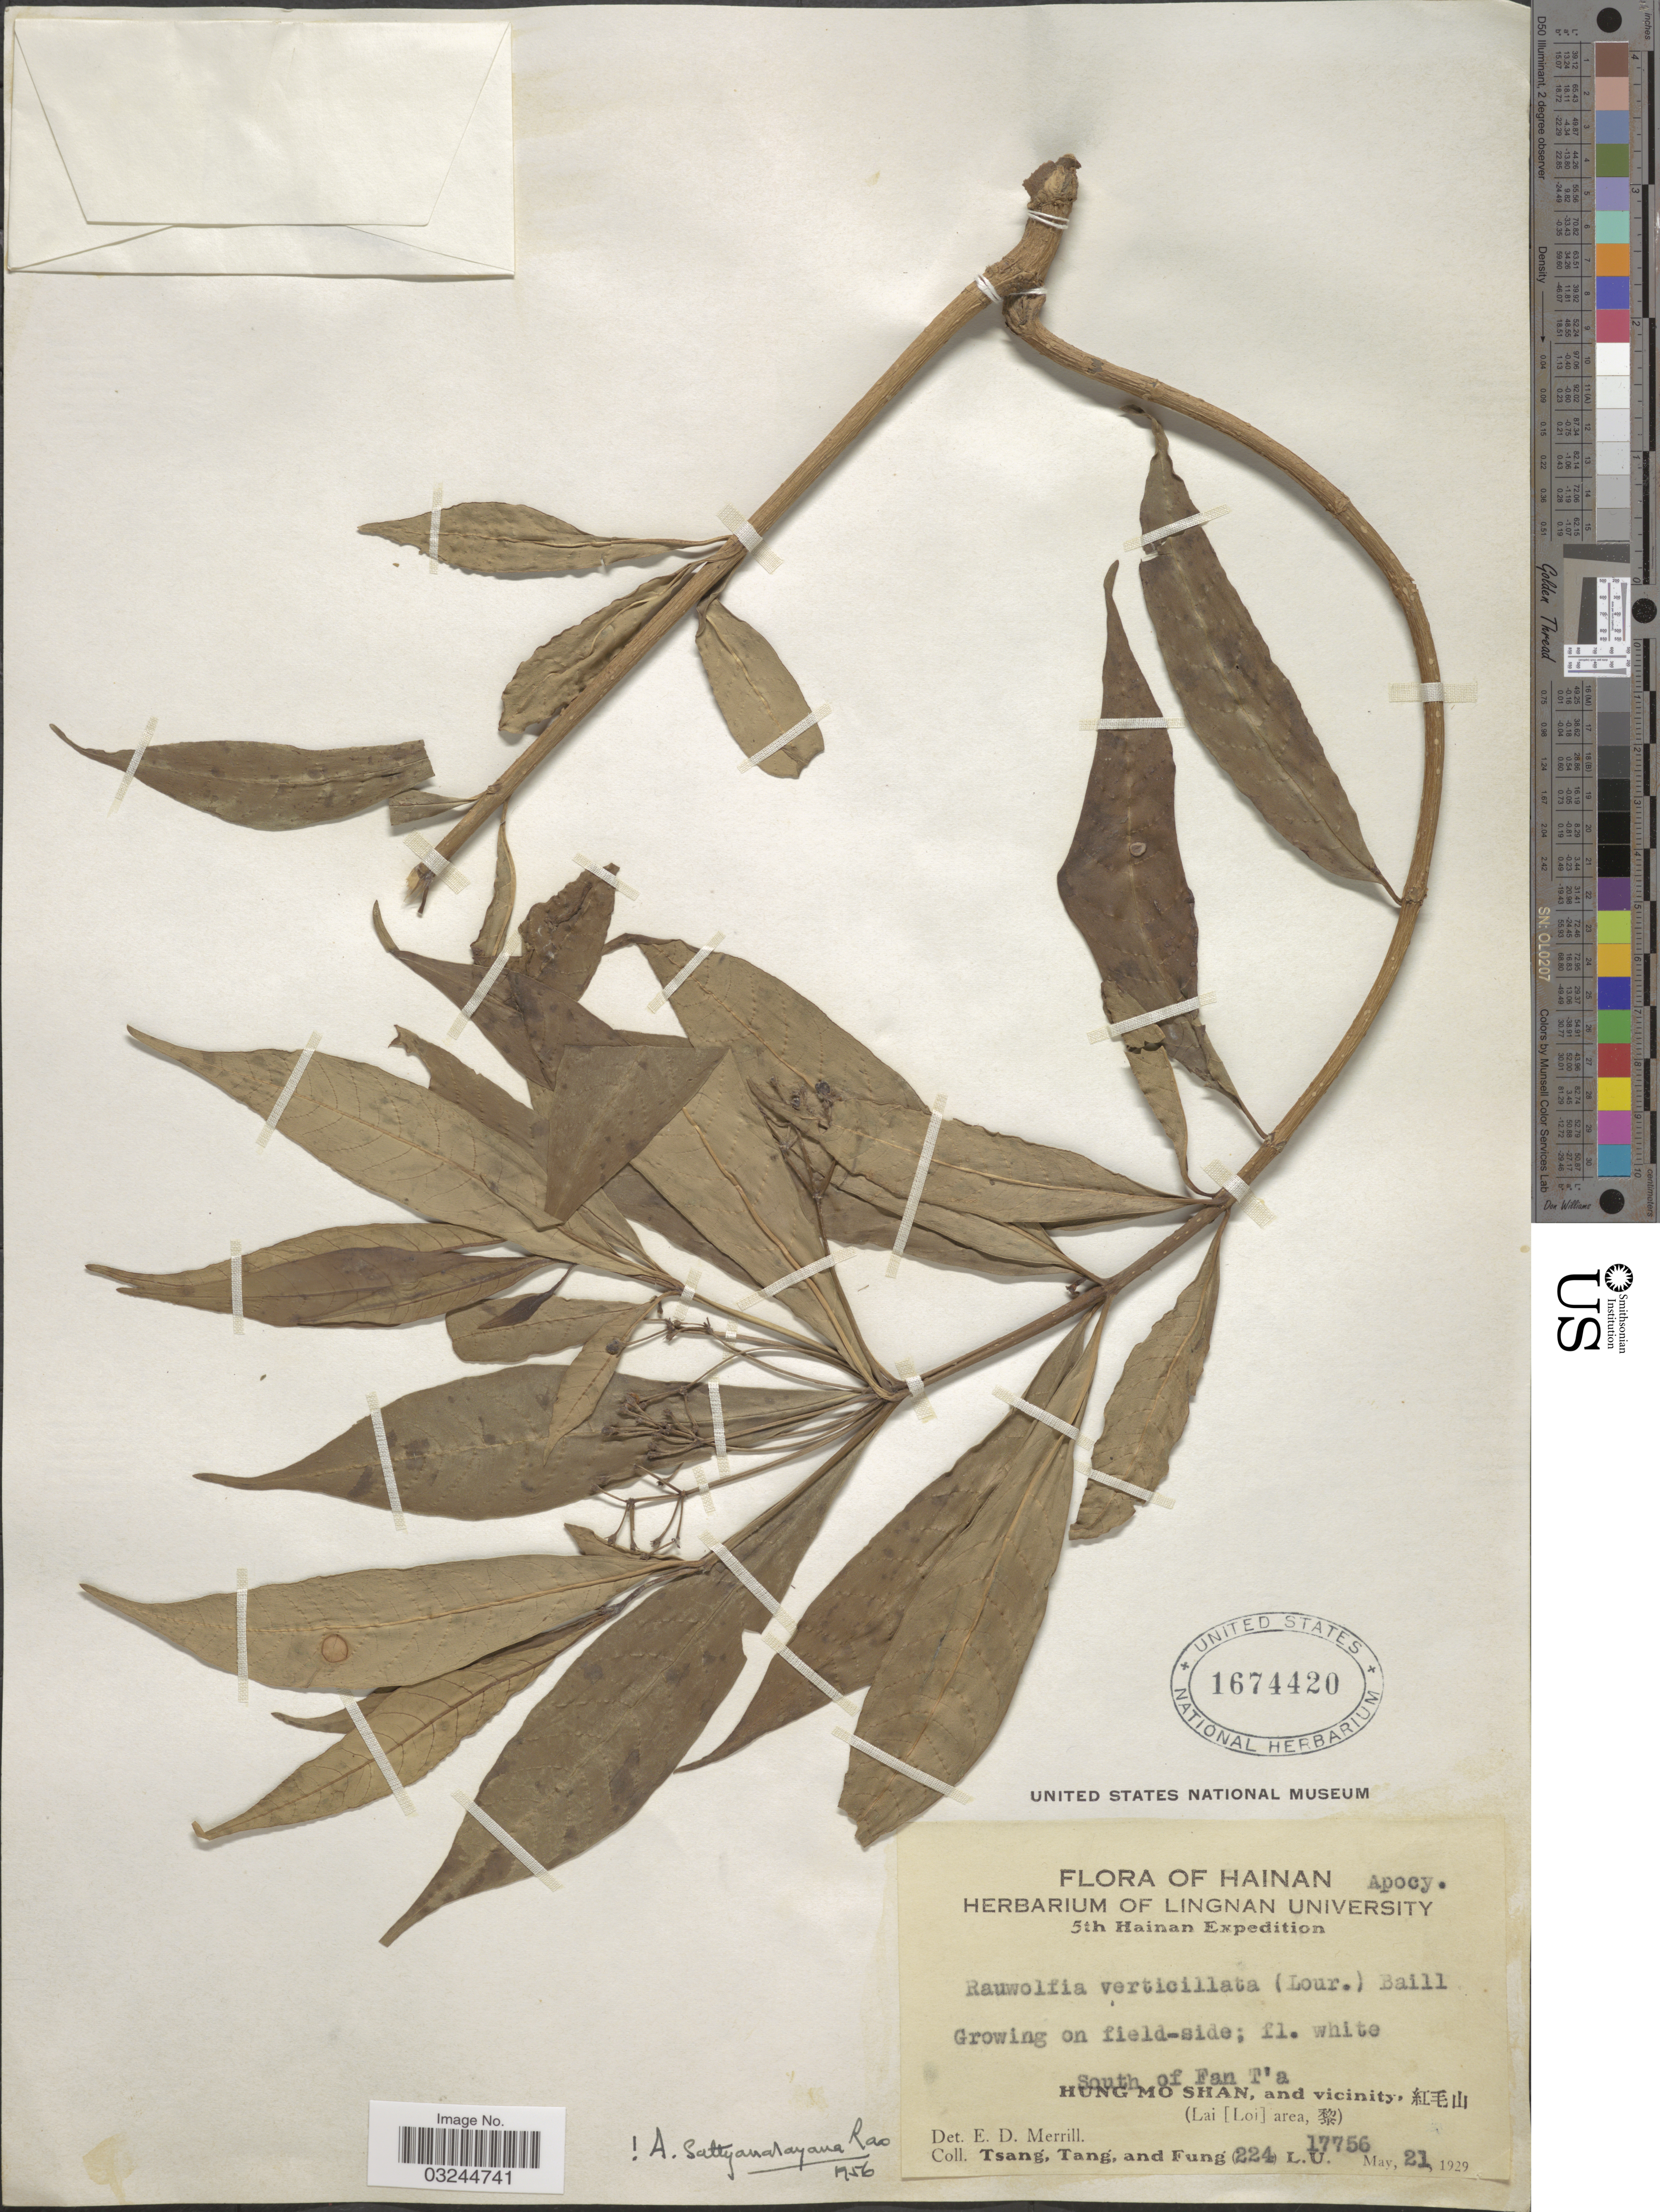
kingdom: Plantae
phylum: Tracheophyta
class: Magnoliopsida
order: Gentianales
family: Apocynaceae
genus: Rauvolfia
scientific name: Rauvolfia verticillata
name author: (Lour.) Baill.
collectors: -- Tsang, -- Tang & Fung, --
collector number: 224 L.U. 17756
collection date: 1929-05-21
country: China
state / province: Hainan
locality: South of Fan T'a. Hung Mo Shan, and vicinity, X. (Lai [Loi] area, X).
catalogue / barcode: US 1674420